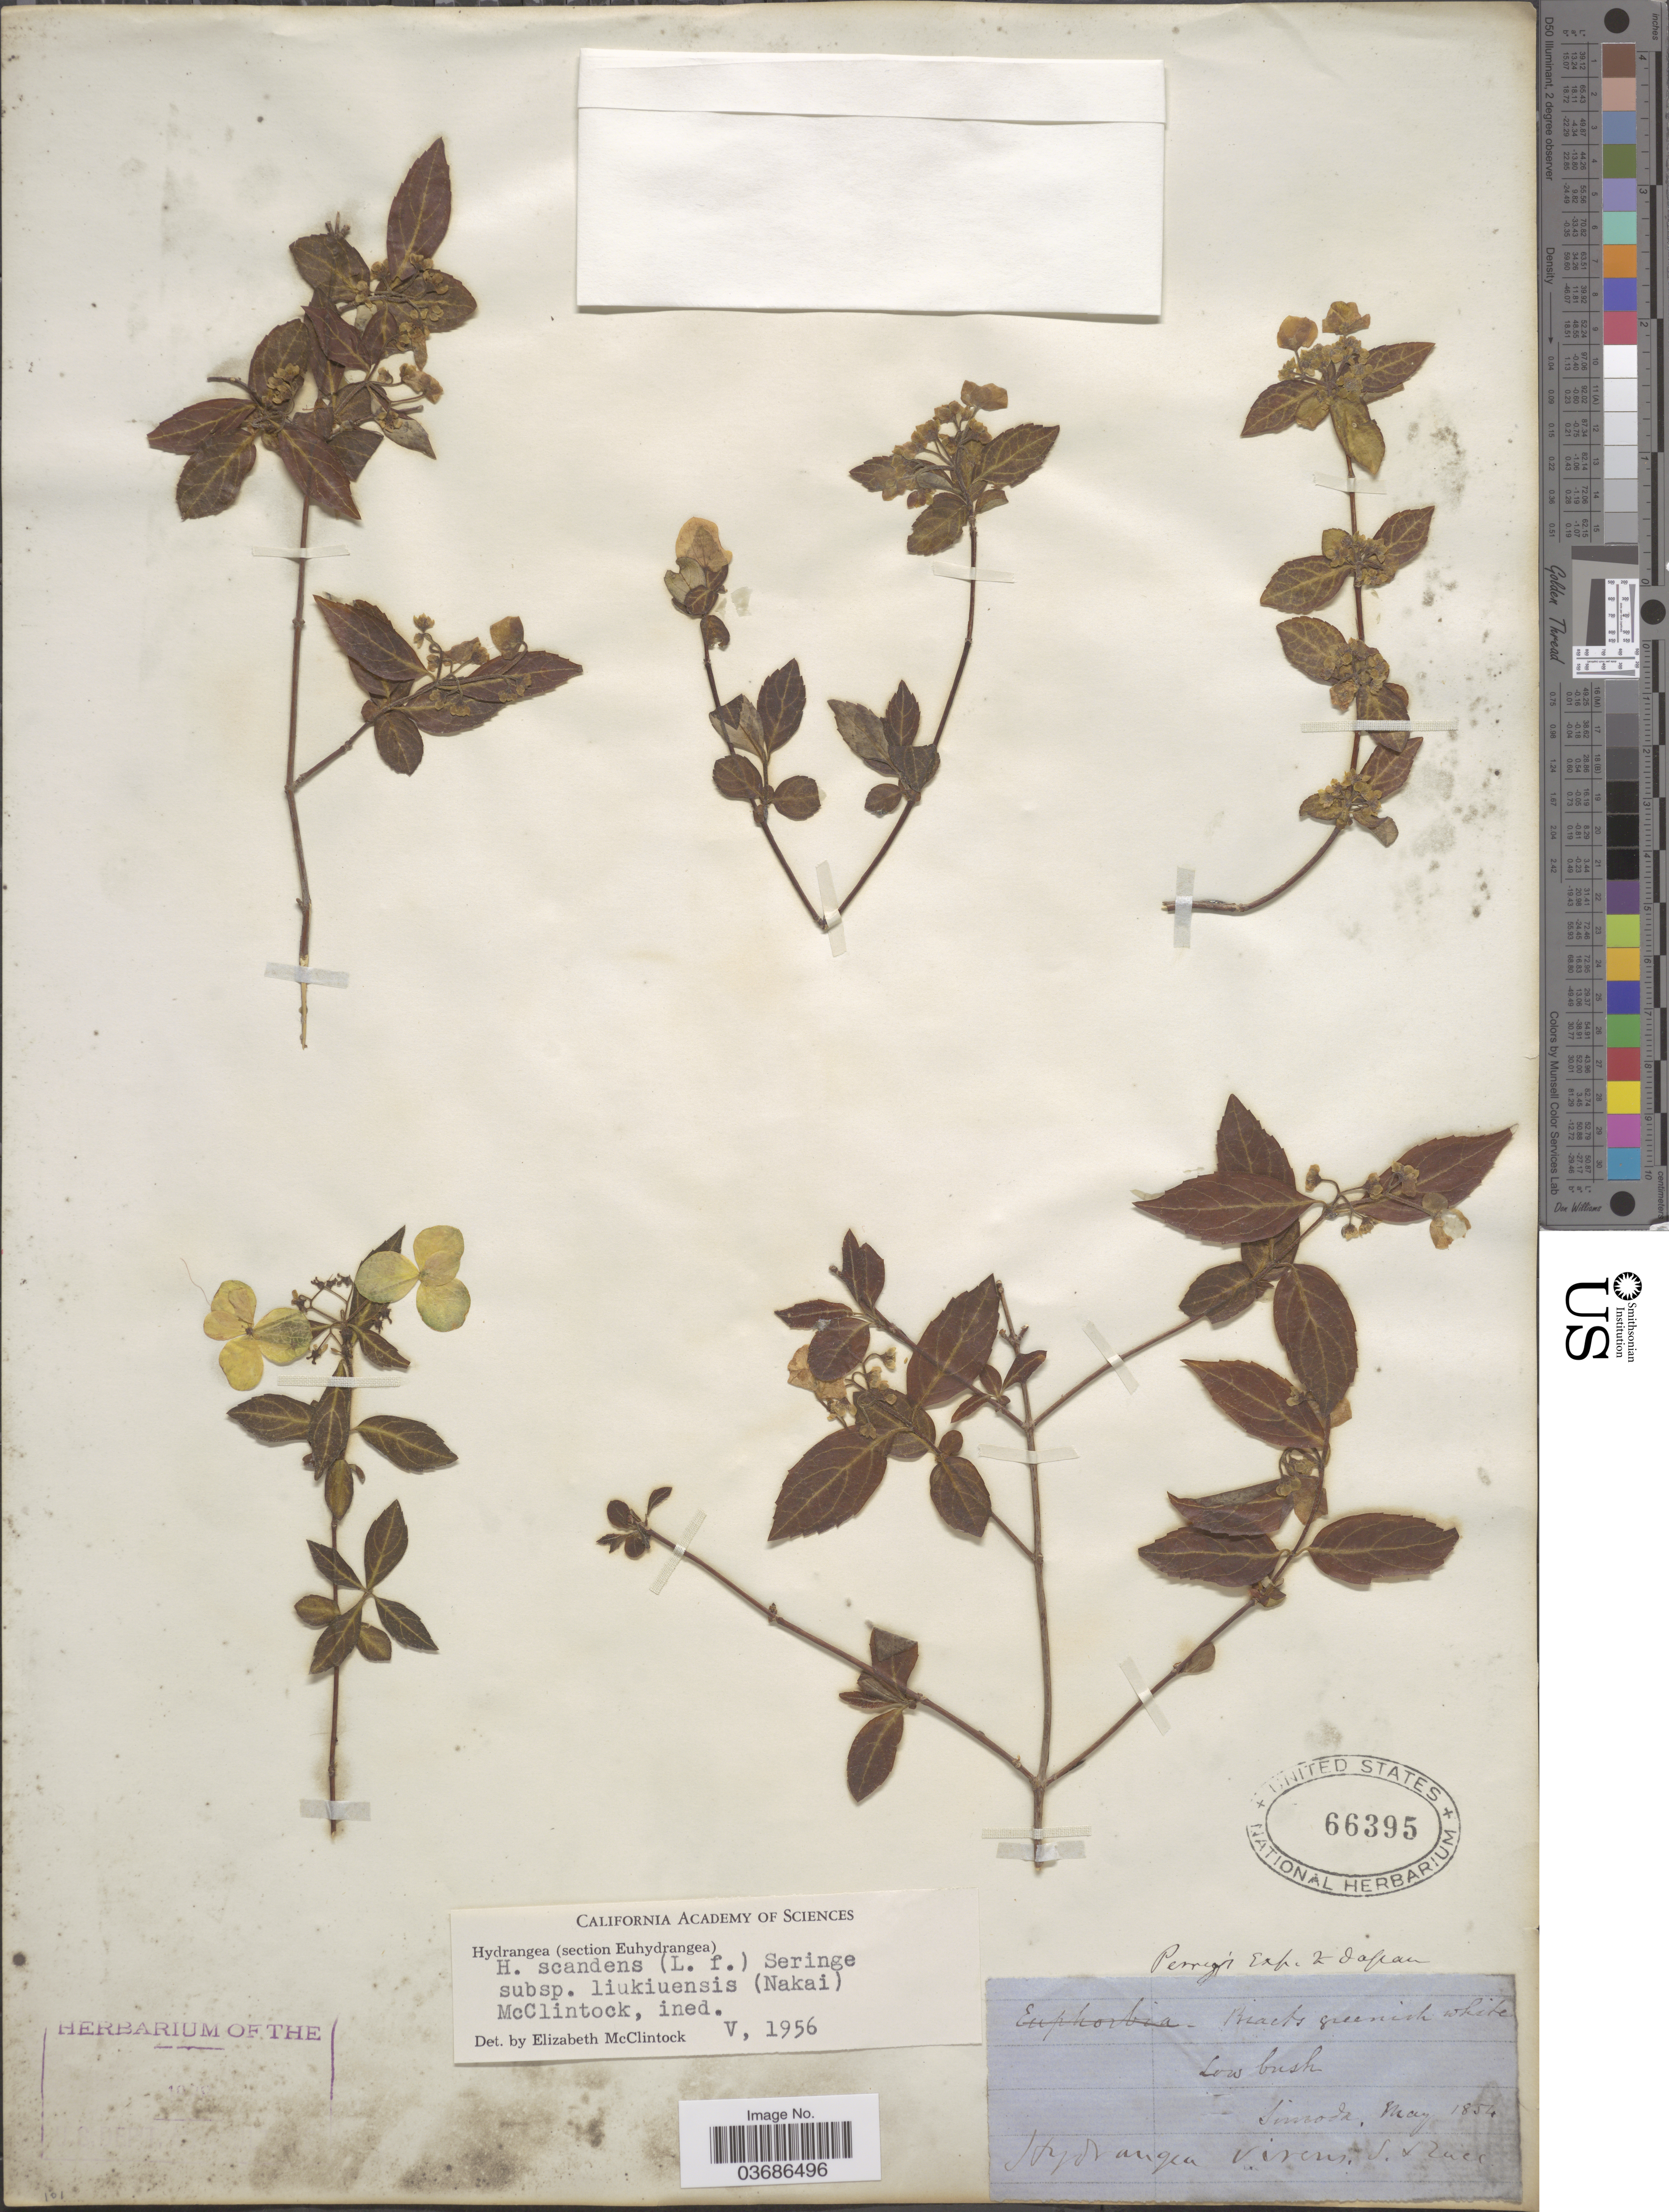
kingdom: Plantae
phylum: Tracheophyta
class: Magnoliopsida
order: Cornales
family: Hydrangeaceae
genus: Hydrangea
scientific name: Hydrangea scandens subsp. liukiuensis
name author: (Nakai) E. M. McClint.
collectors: Simoda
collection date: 1854-05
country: Japan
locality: Low bush. Simoda.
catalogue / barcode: US 66395